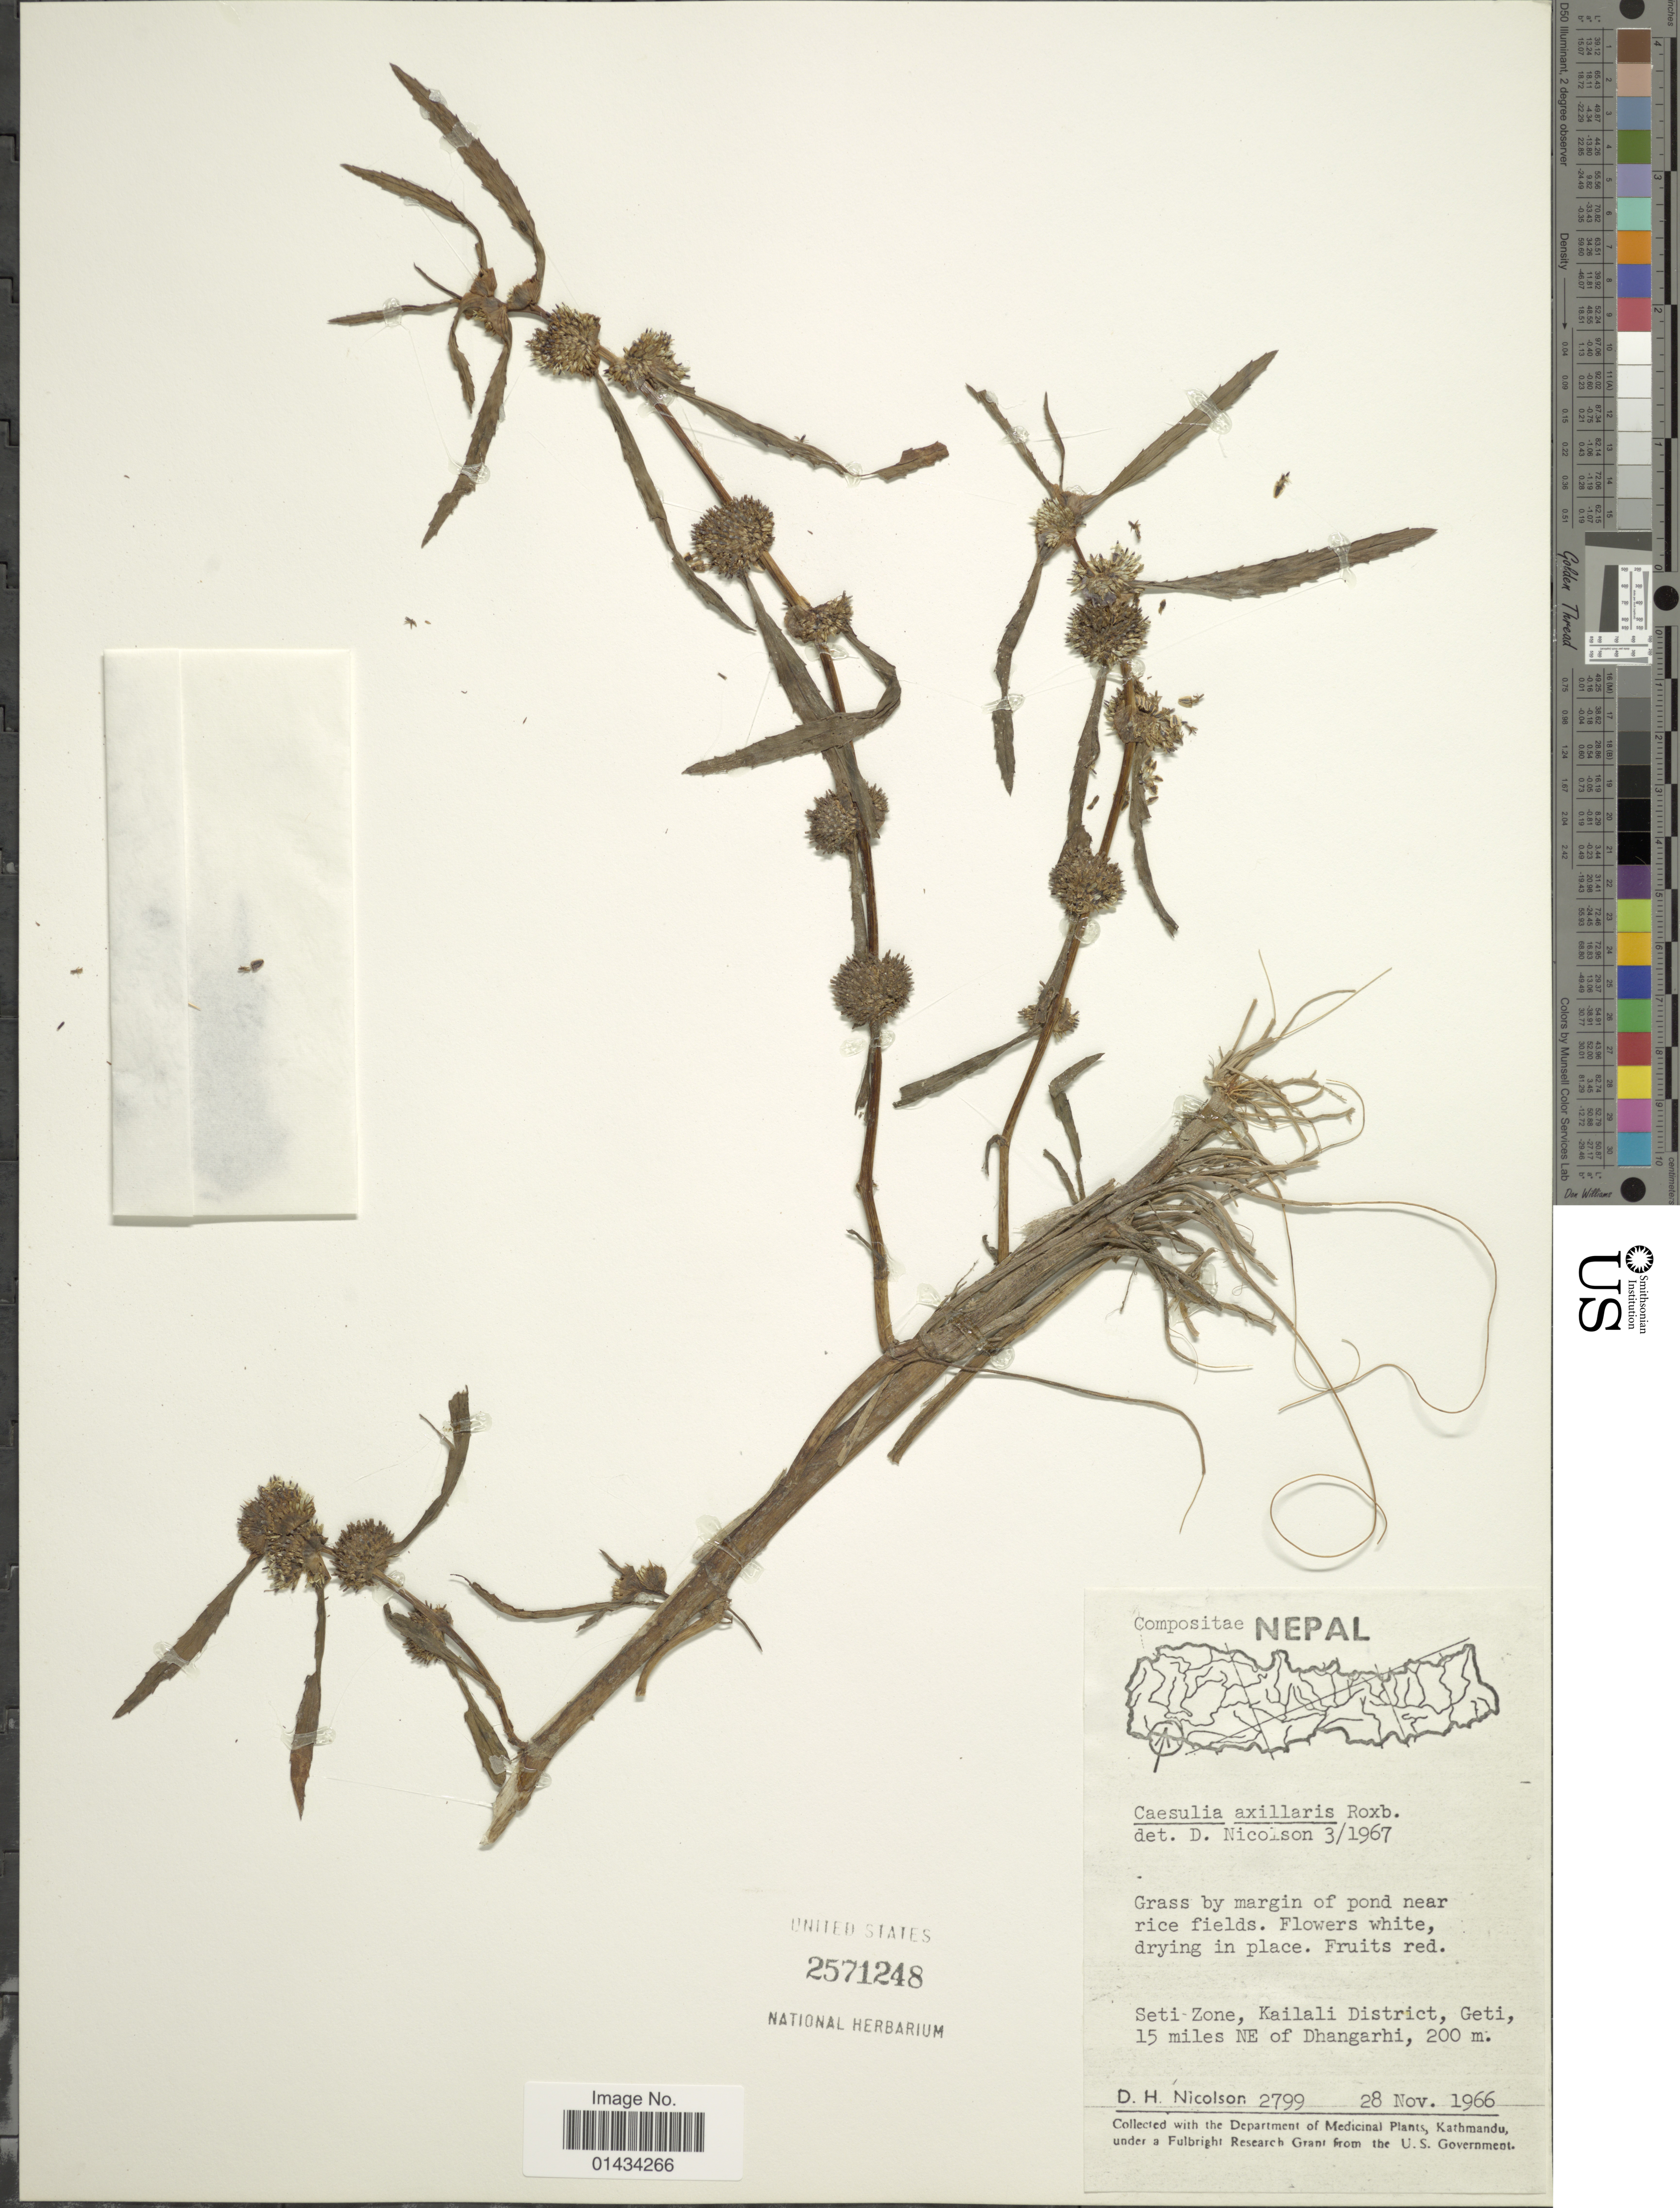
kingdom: Plantae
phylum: Tracheophyta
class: Magnoliopsida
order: Asterales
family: Asteraceae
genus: Caesulia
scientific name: Caesulia axillaris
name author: Roxb.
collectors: D. H. Nicolson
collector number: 2799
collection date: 1966-11-28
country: Nepal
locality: Grass by margin of pond near rice fields, drying in place, Seti-Zone, Kailali Distrcit, Geti, 15 miles NE of Dhangarhi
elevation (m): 200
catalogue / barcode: US 2571248